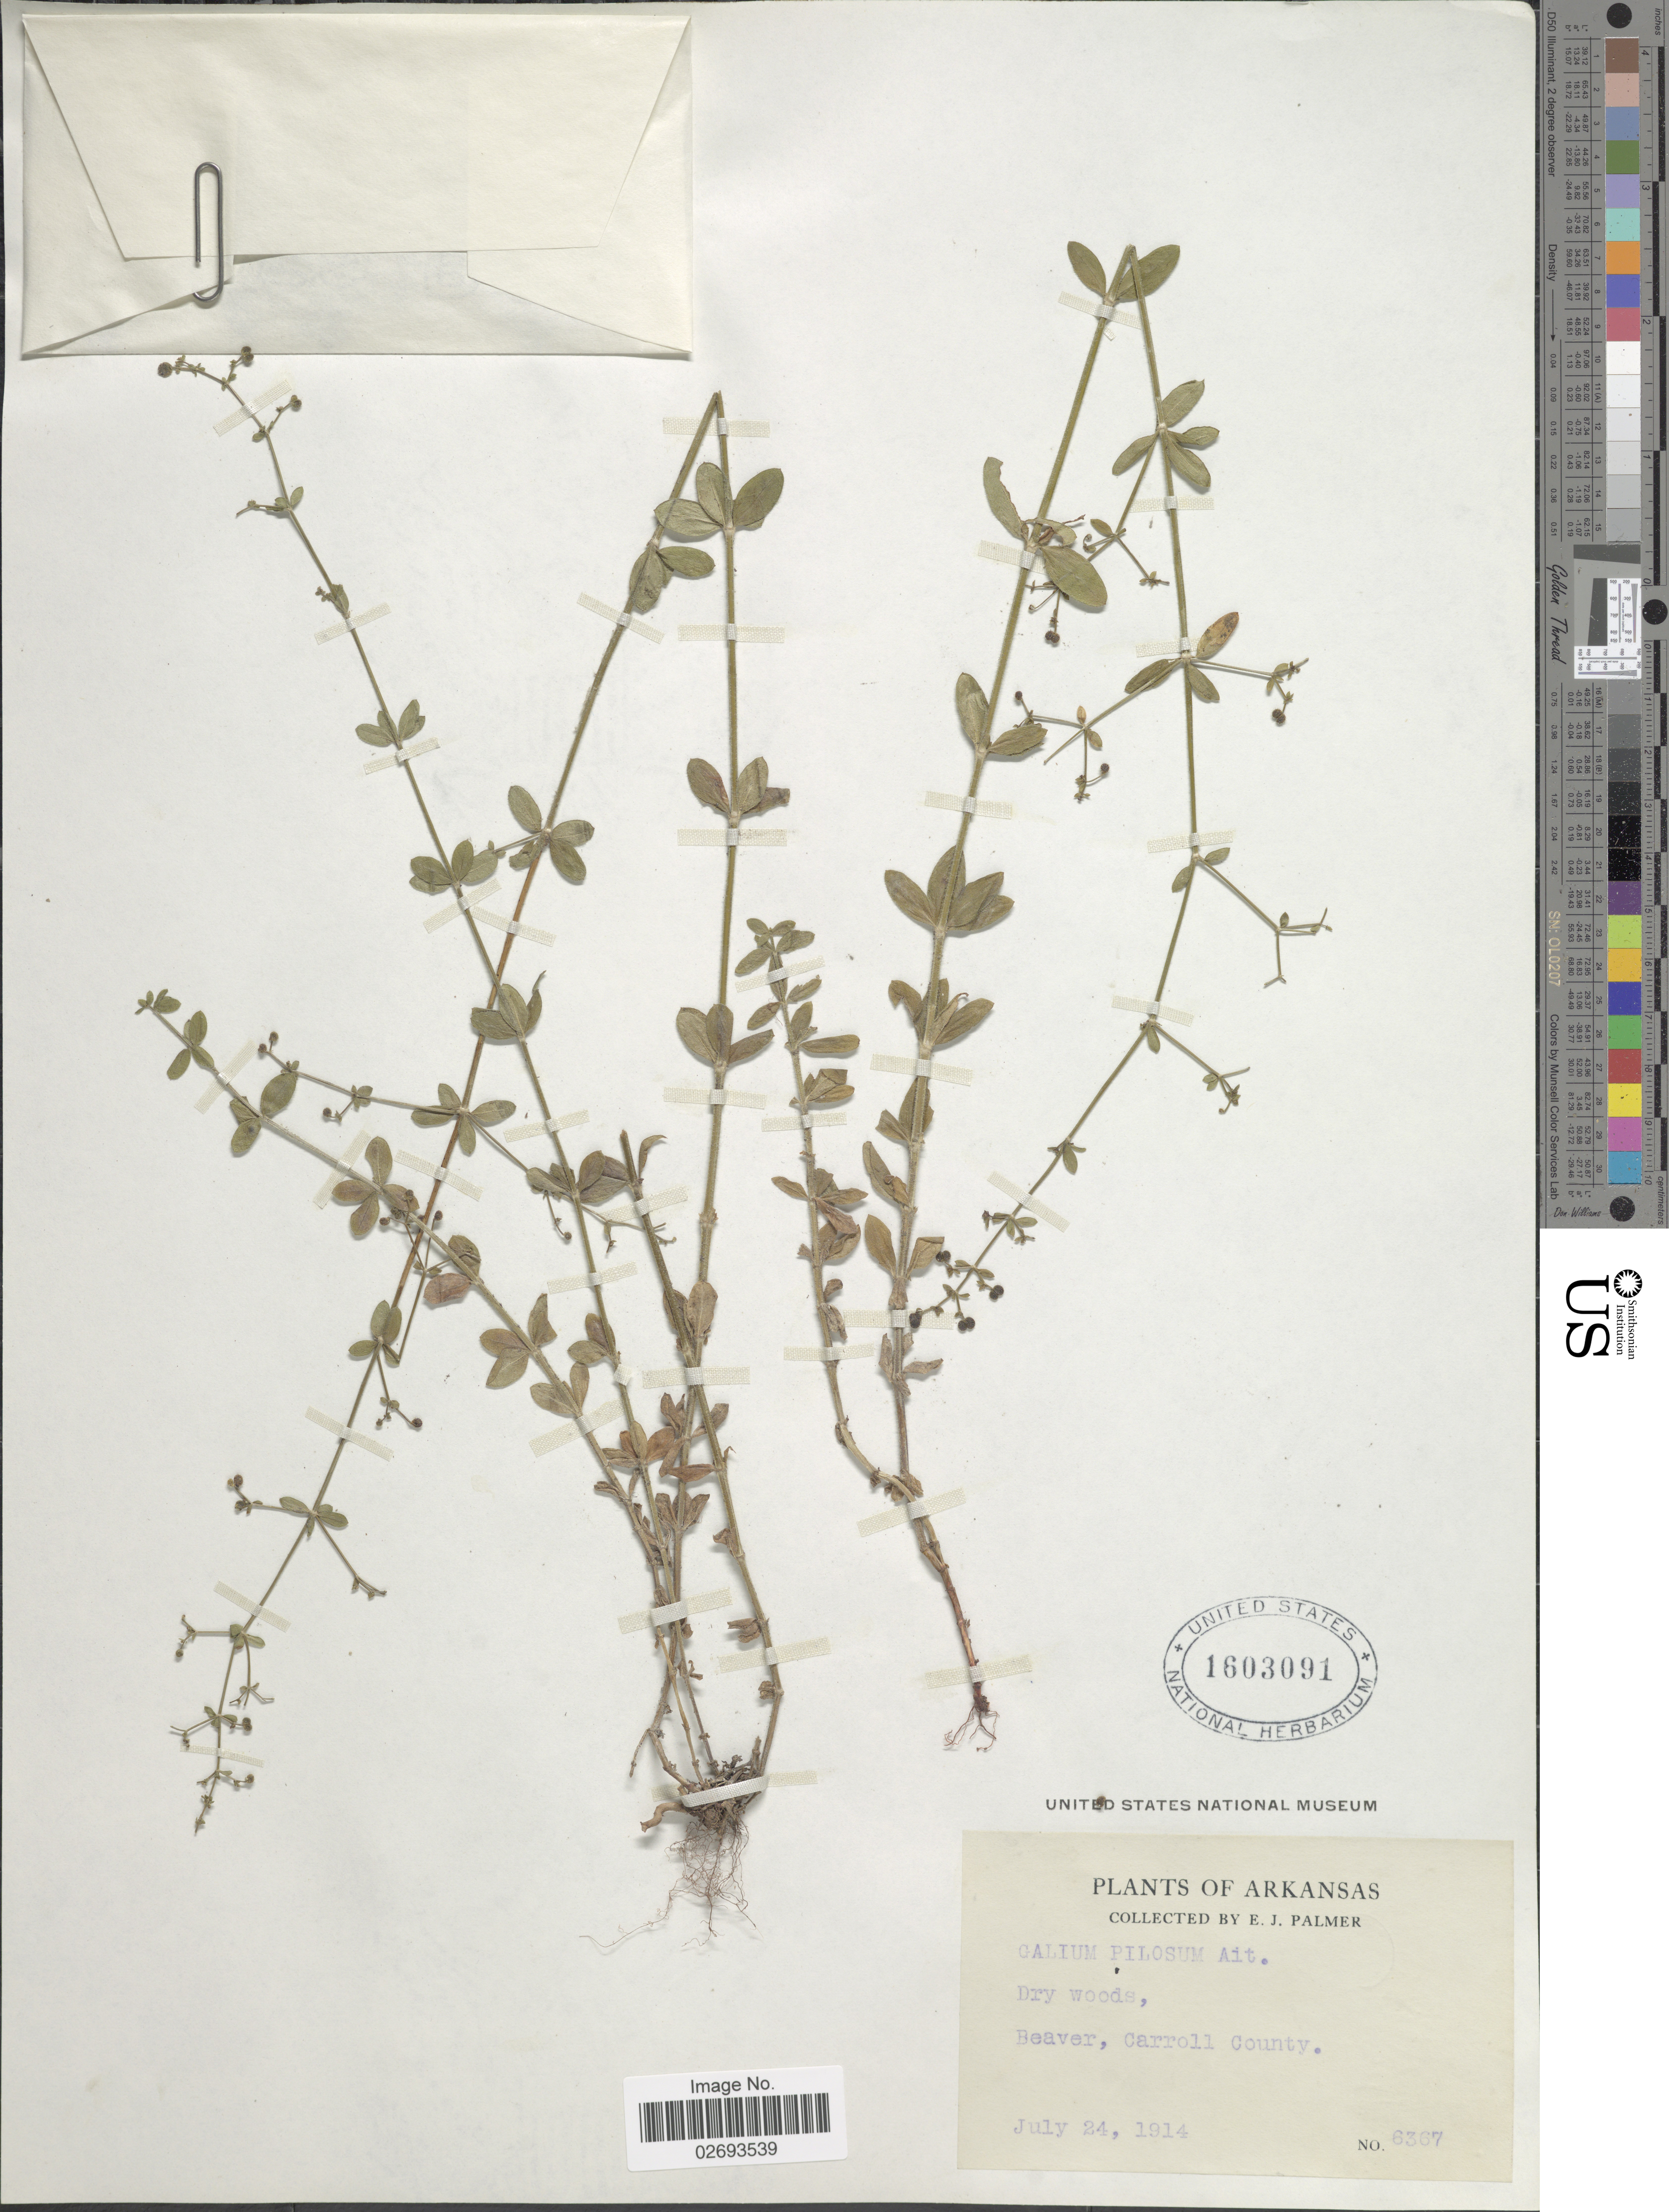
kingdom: Plantae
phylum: Tracheophyta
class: Magnoliopsida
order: Gentianales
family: Rubiaceae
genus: Galium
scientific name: Galium pilosum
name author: Aiton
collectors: E. J. Palmer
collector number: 6367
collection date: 1914-07-24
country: United States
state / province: Arkansas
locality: Beaver, Carroll County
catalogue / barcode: US 1603091